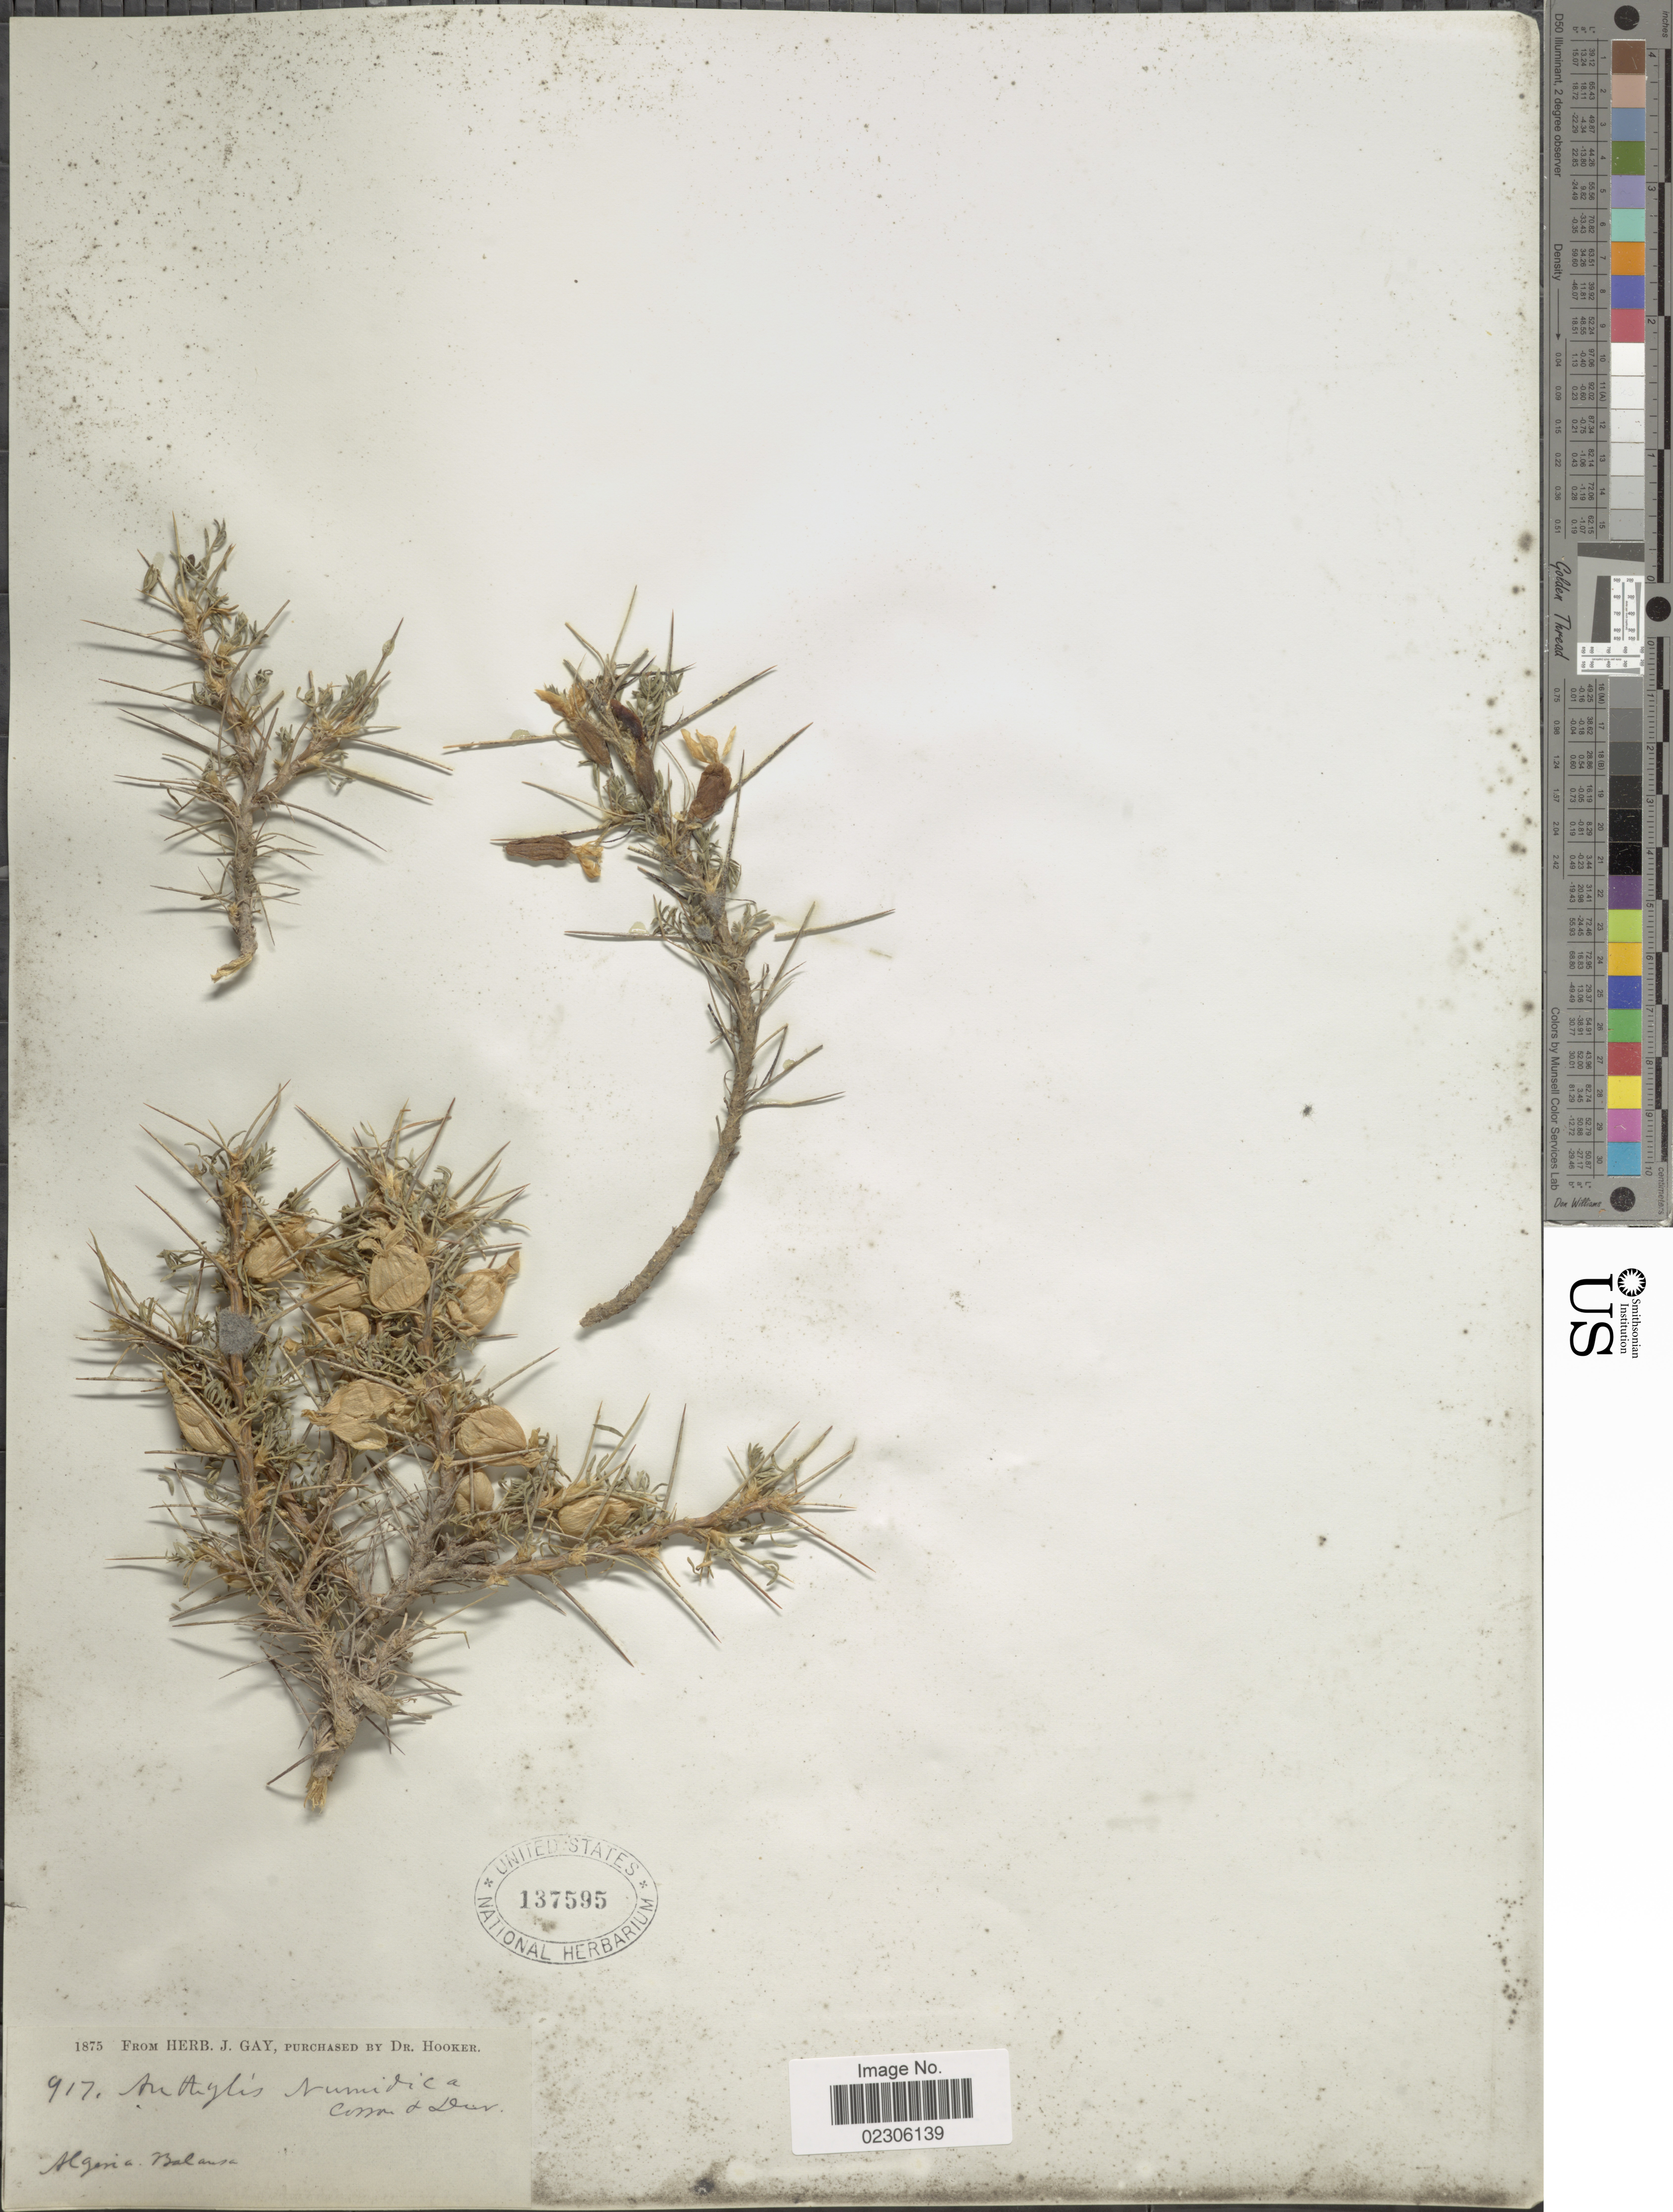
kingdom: Plantae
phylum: Tracheophyta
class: Magnoliopsida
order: Fabales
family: Fabaceae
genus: Anthyllis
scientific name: Anthyllis numidica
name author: Coss. & Durieu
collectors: -. Balansa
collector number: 917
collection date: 1875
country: Algeria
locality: Algeria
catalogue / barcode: US 137595